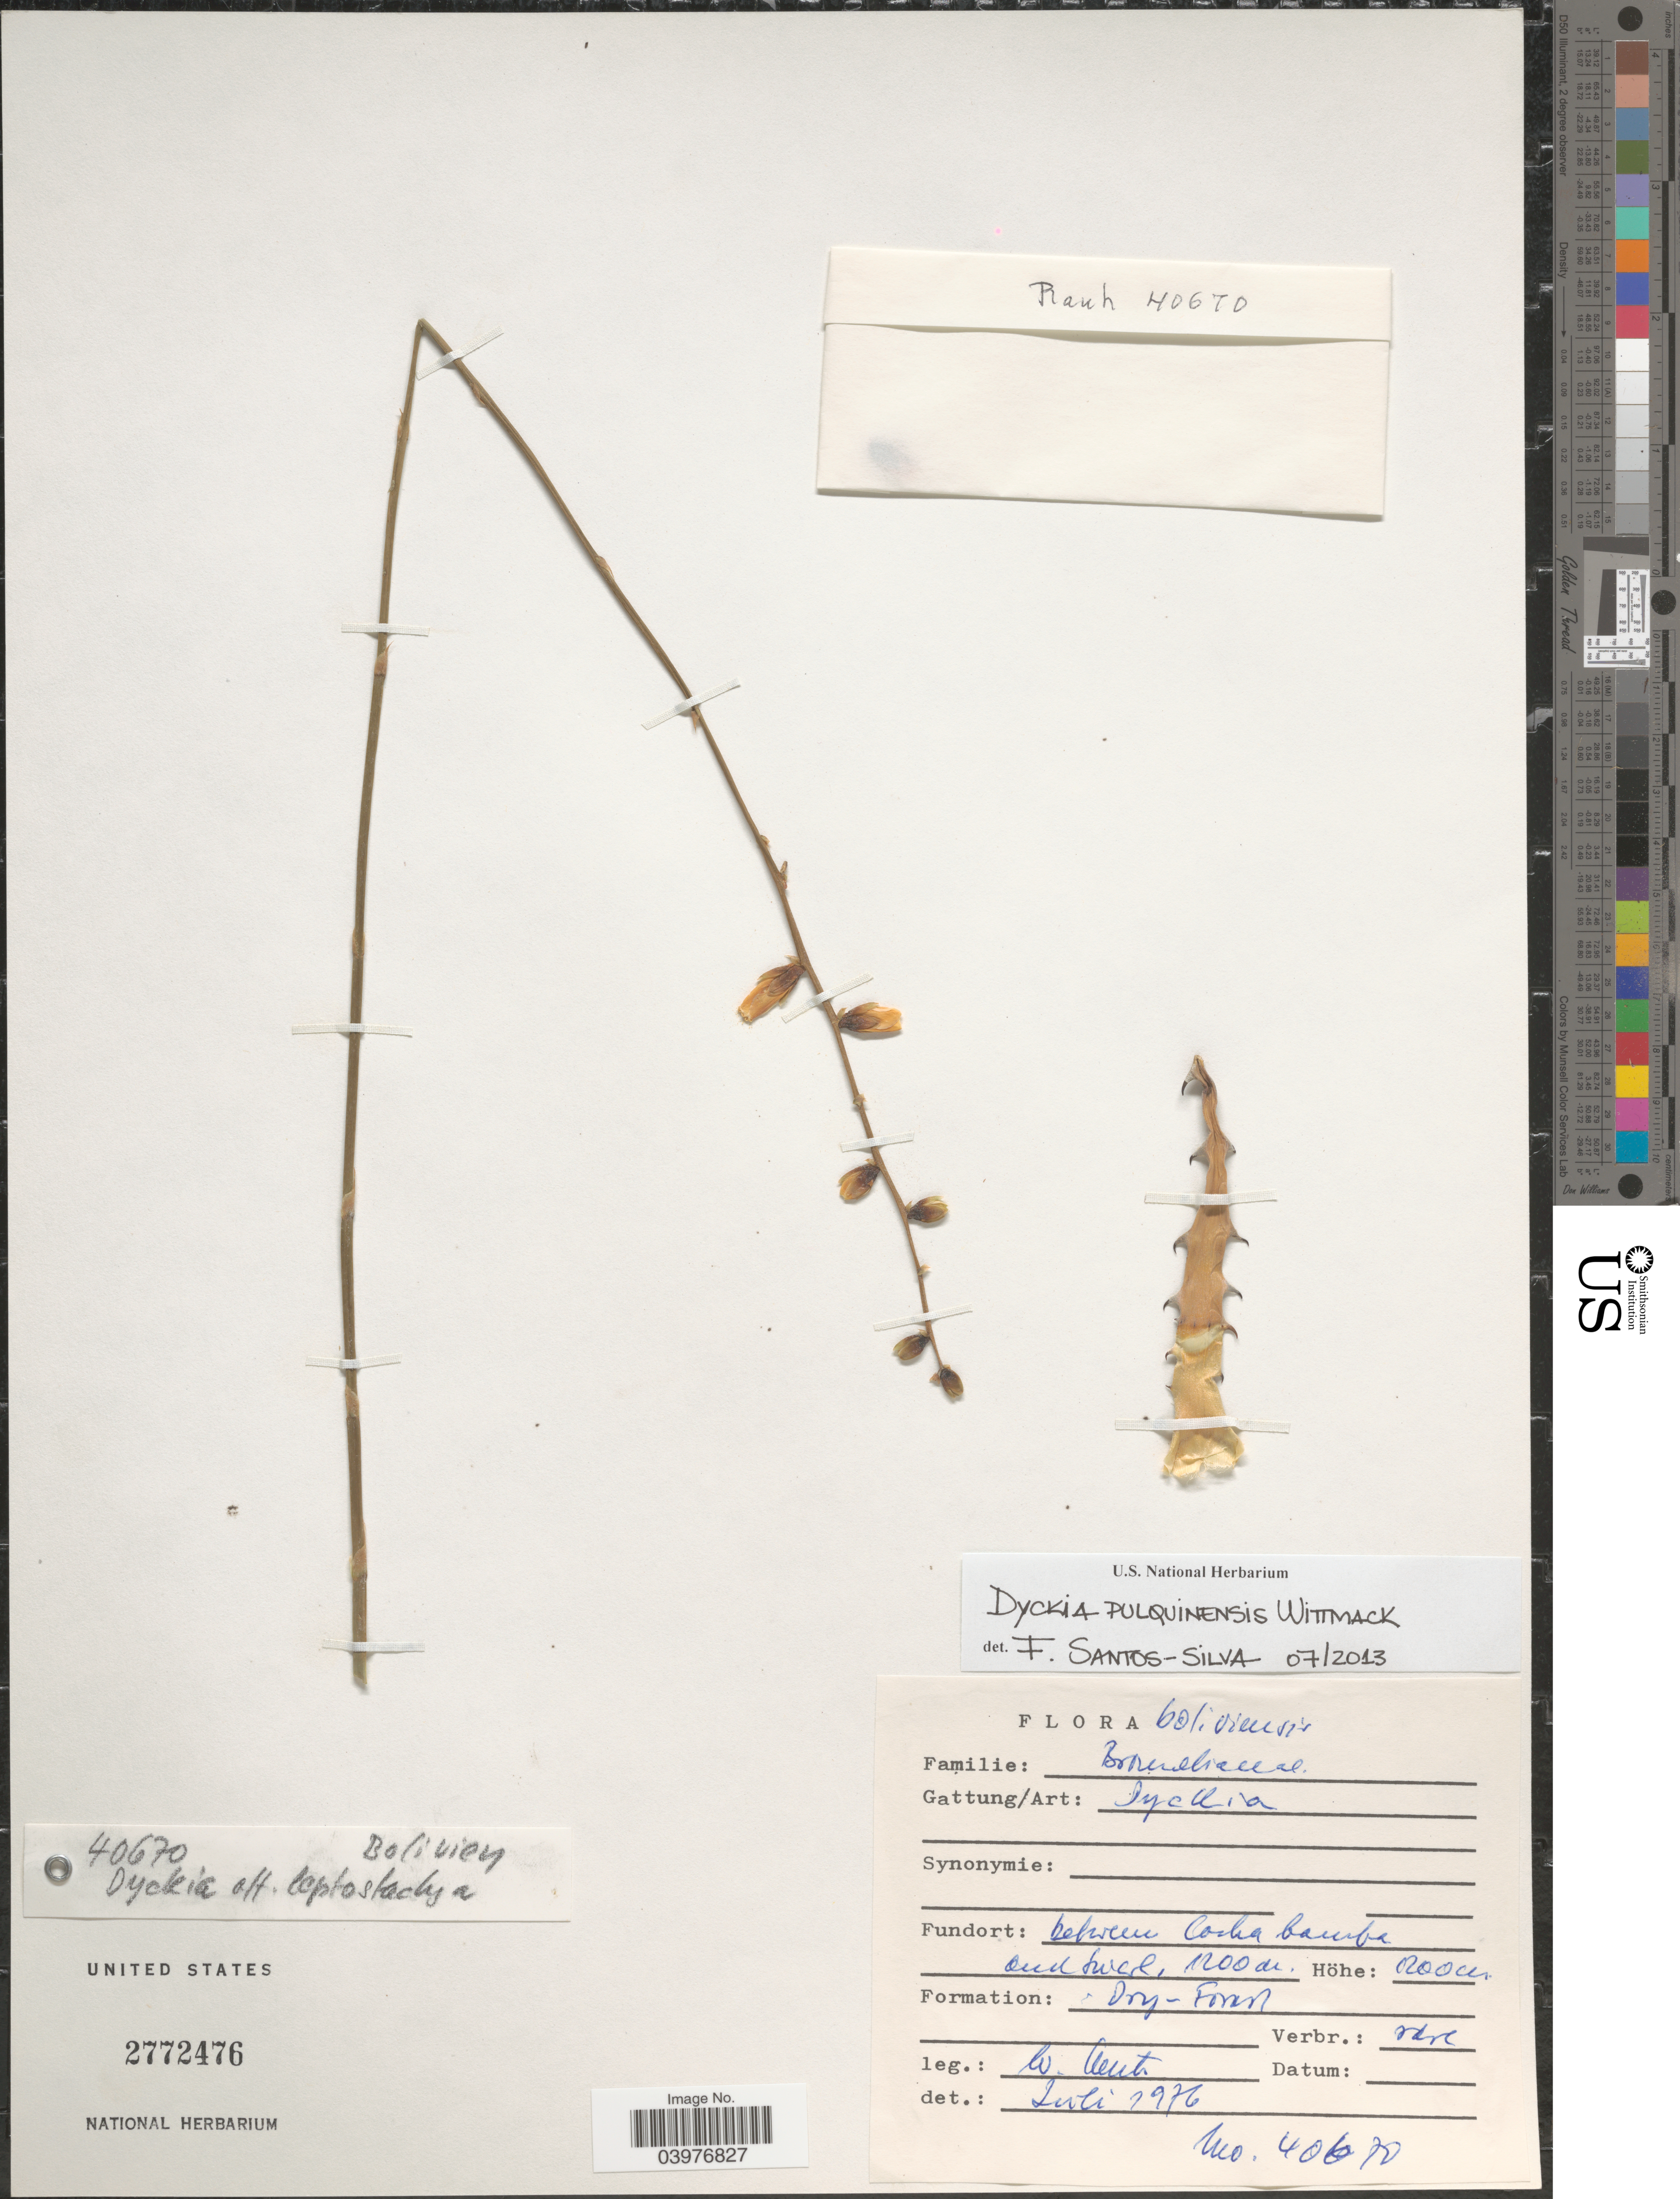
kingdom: Plantae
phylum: Tracheophyta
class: Liliopsida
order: Poales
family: Bromeliaceae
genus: Dyckia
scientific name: Dyckia pulquinensis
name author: Wittm.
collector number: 40670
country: Bolivia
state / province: Cochabamba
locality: Between Cochabamba and Jucuri.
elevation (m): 1200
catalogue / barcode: US 2772476